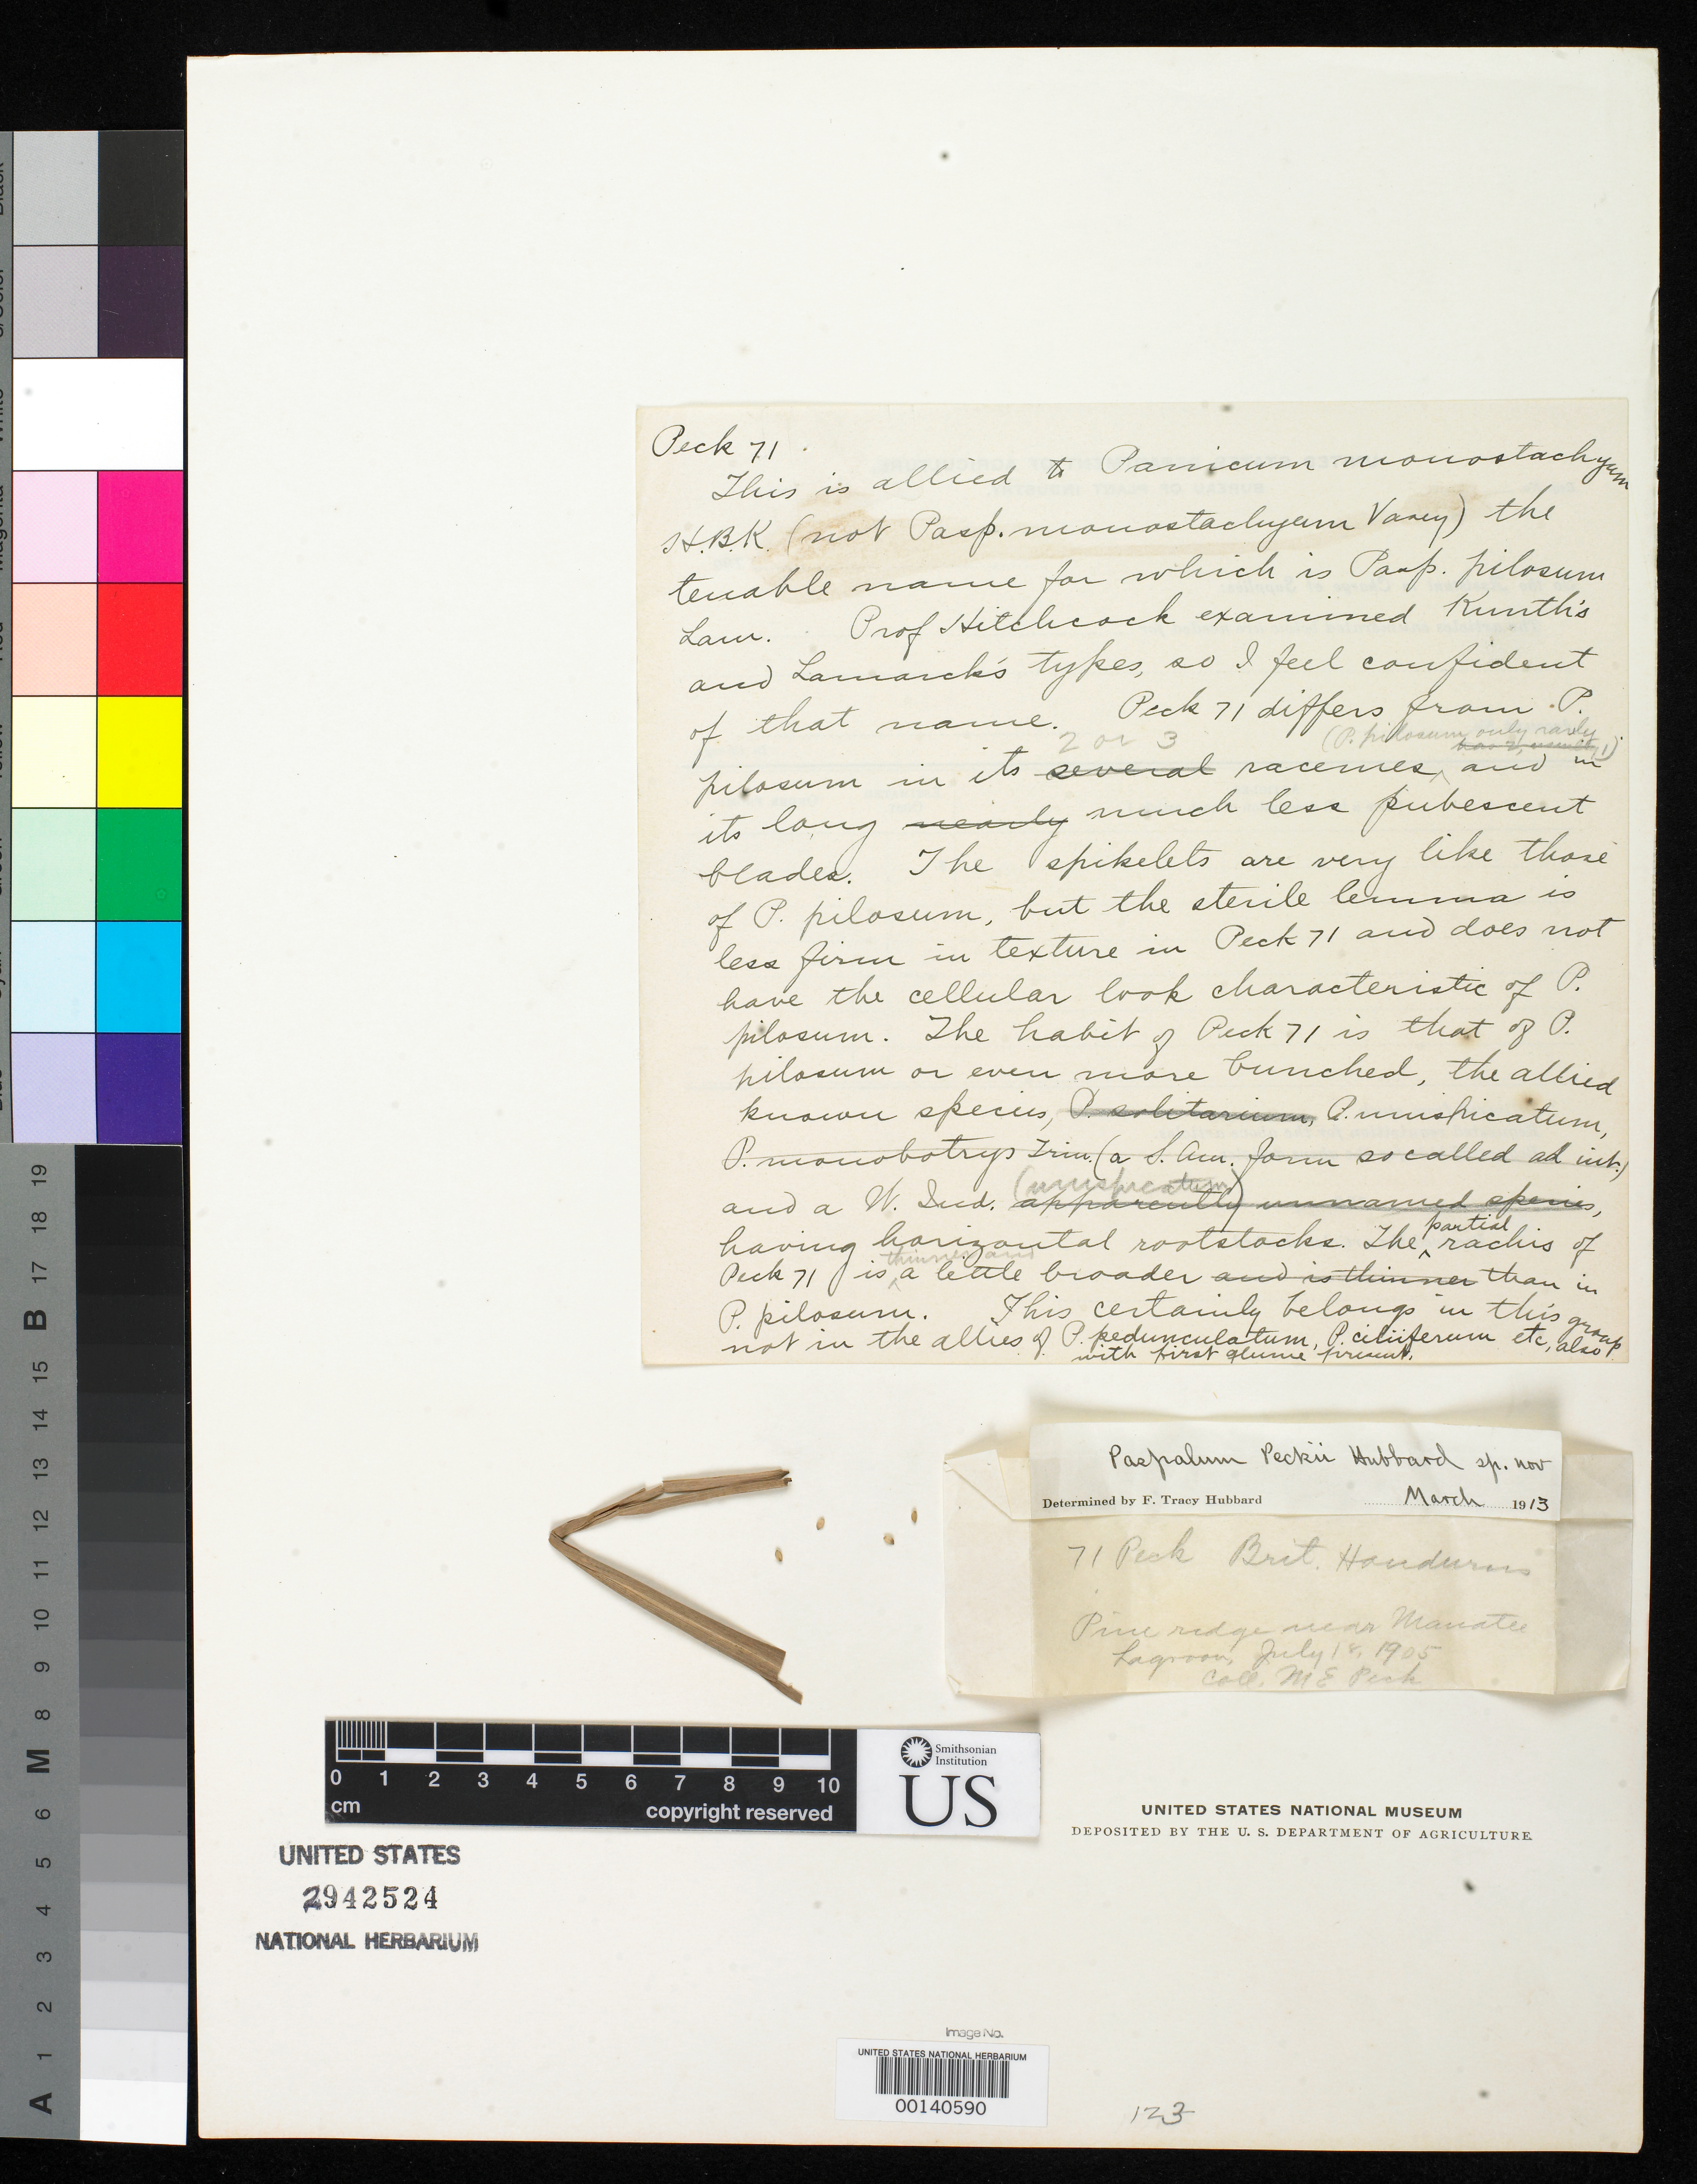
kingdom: Plantae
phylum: Tracheophyta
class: Liliopsida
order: Poales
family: Poaceae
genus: Paspalum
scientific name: Paspalum peckii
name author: F.T. Hubb.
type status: Type Fragment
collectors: M. E. Peck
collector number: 71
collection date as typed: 18 Jul 1905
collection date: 1905-07-18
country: Belize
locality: Manatee Lagoon.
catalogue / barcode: US 2942524